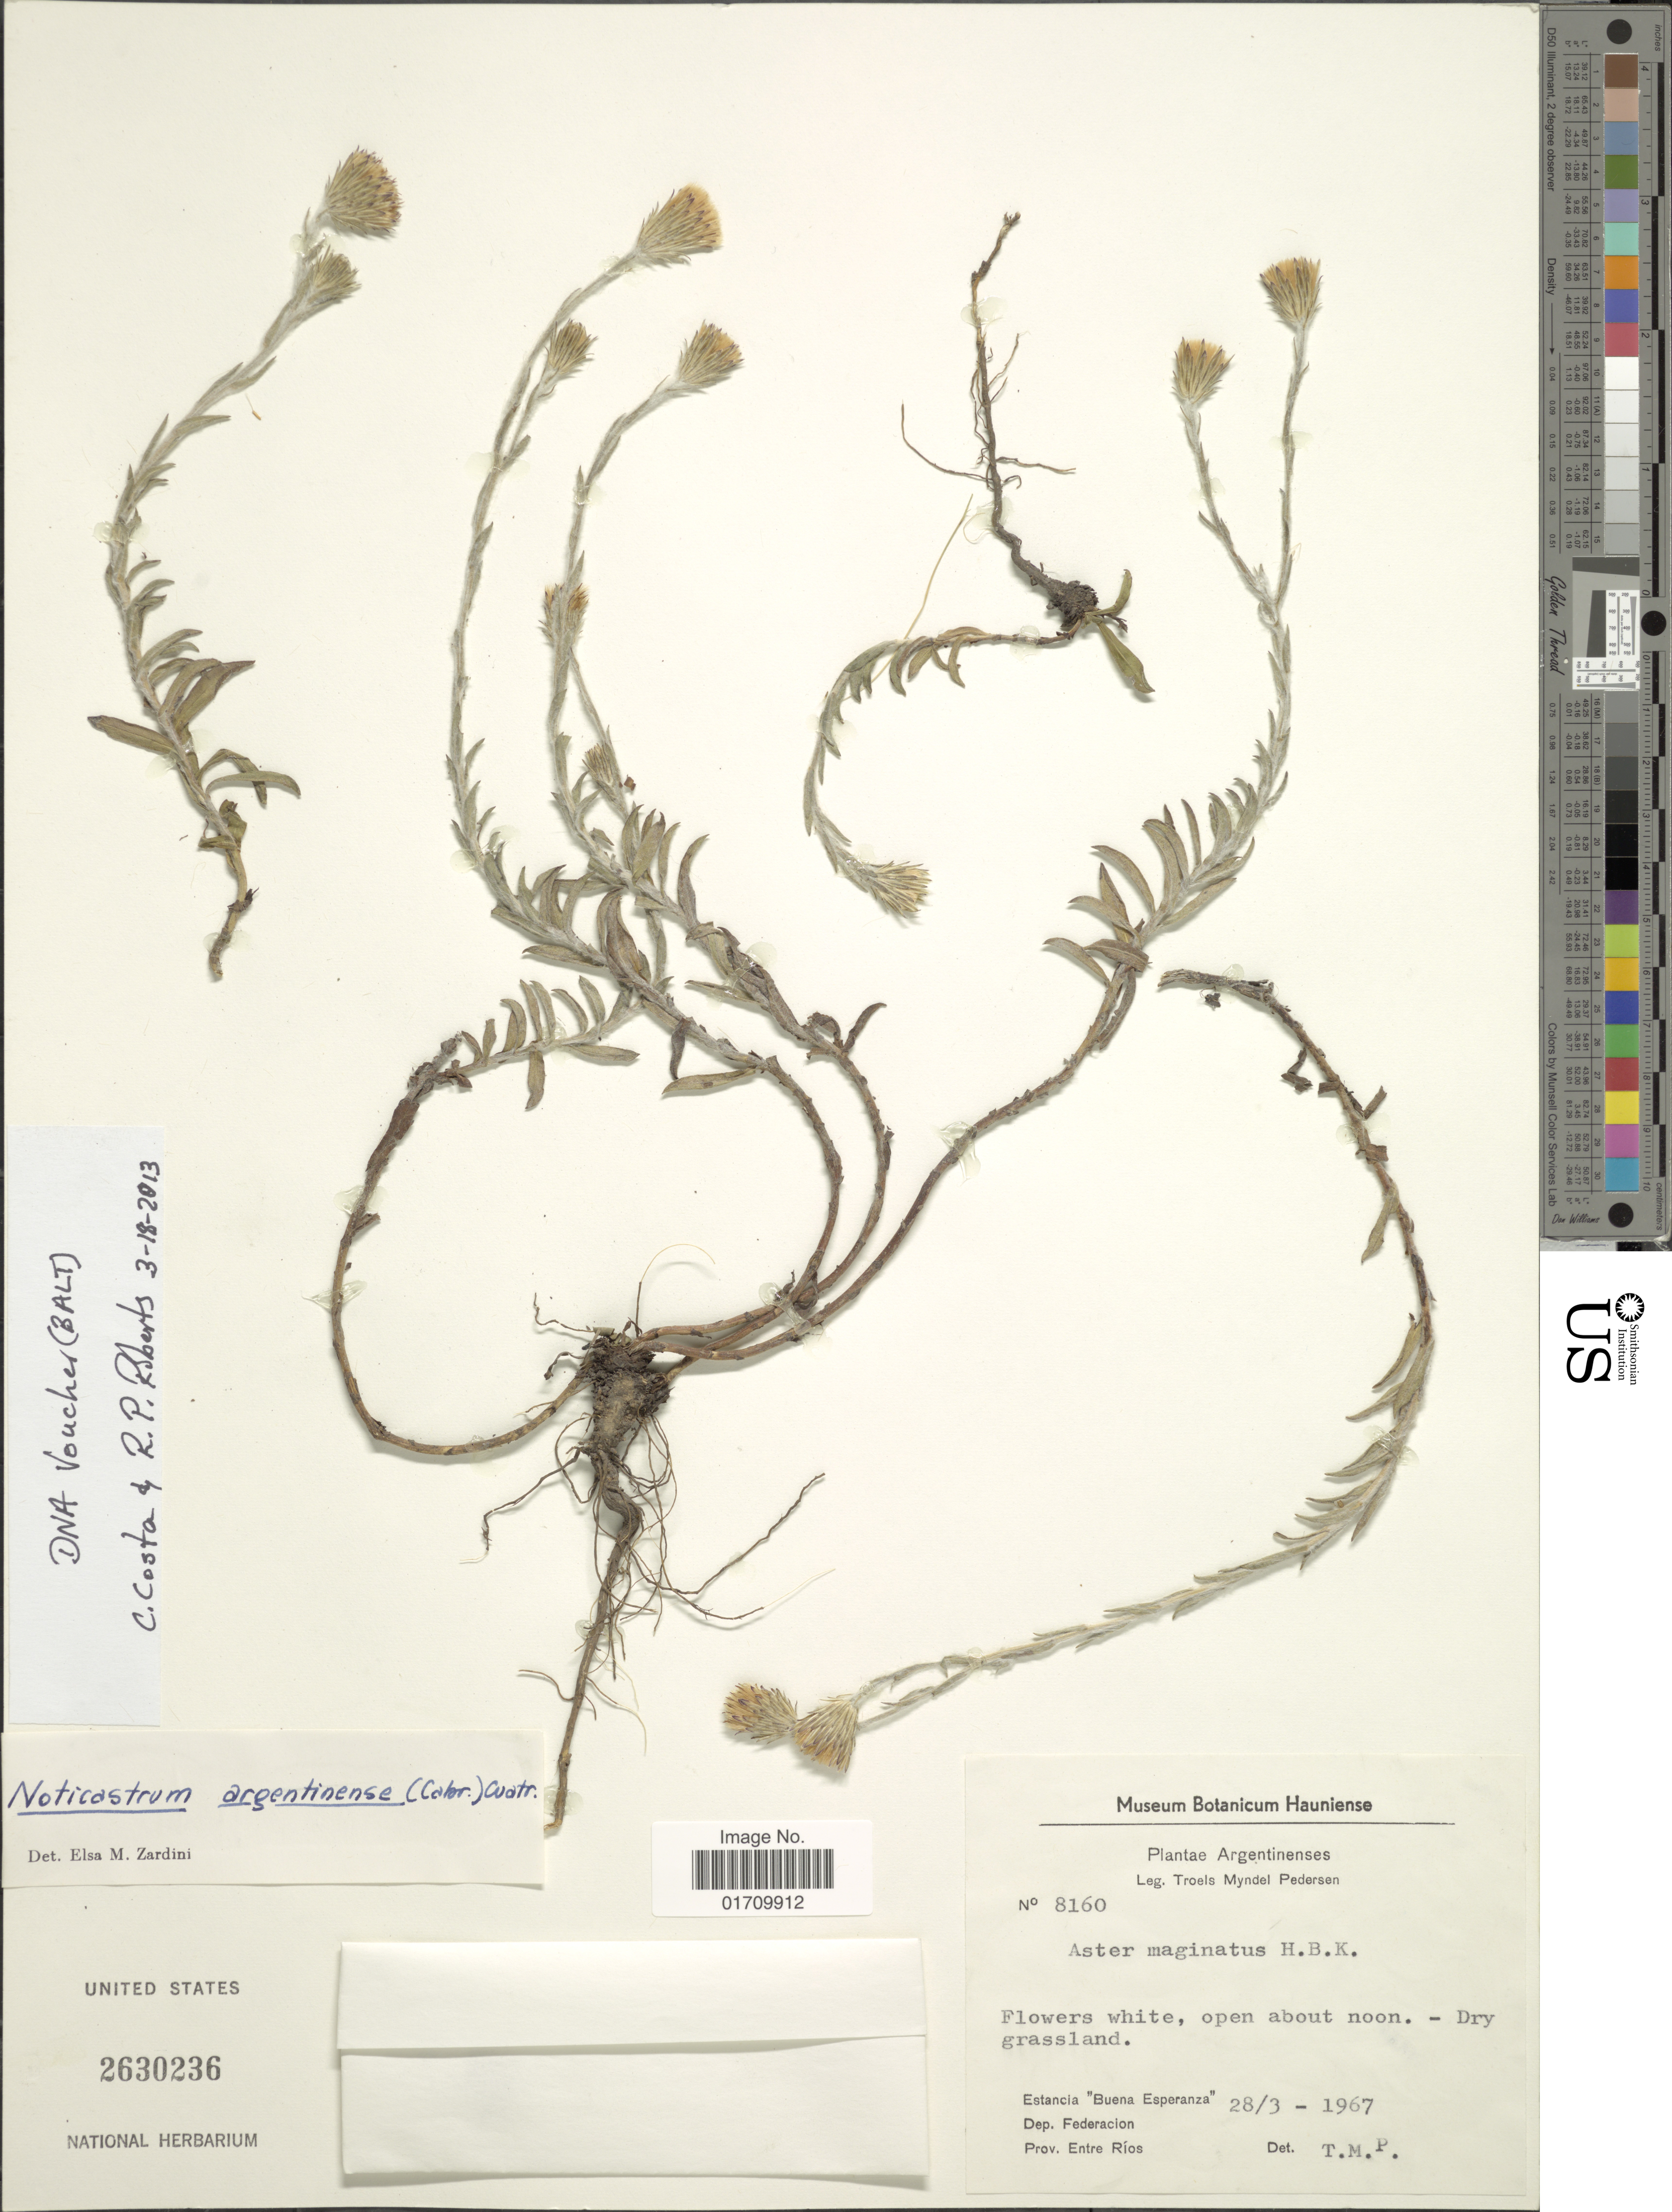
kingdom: Plantae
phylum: Tracheophyta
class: Magnoliopsida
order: Asterales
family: Asteraceae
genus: Noticastrum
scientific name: Noticastrum argentinense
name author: (Cabrera) Cuatrec.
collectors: T. Pederson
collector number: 8160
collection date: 1967-03-28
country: Argentina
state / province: Entre Rios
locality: Estancia Buena Esperanza, Dep. Federacion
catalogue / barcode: US 2630236